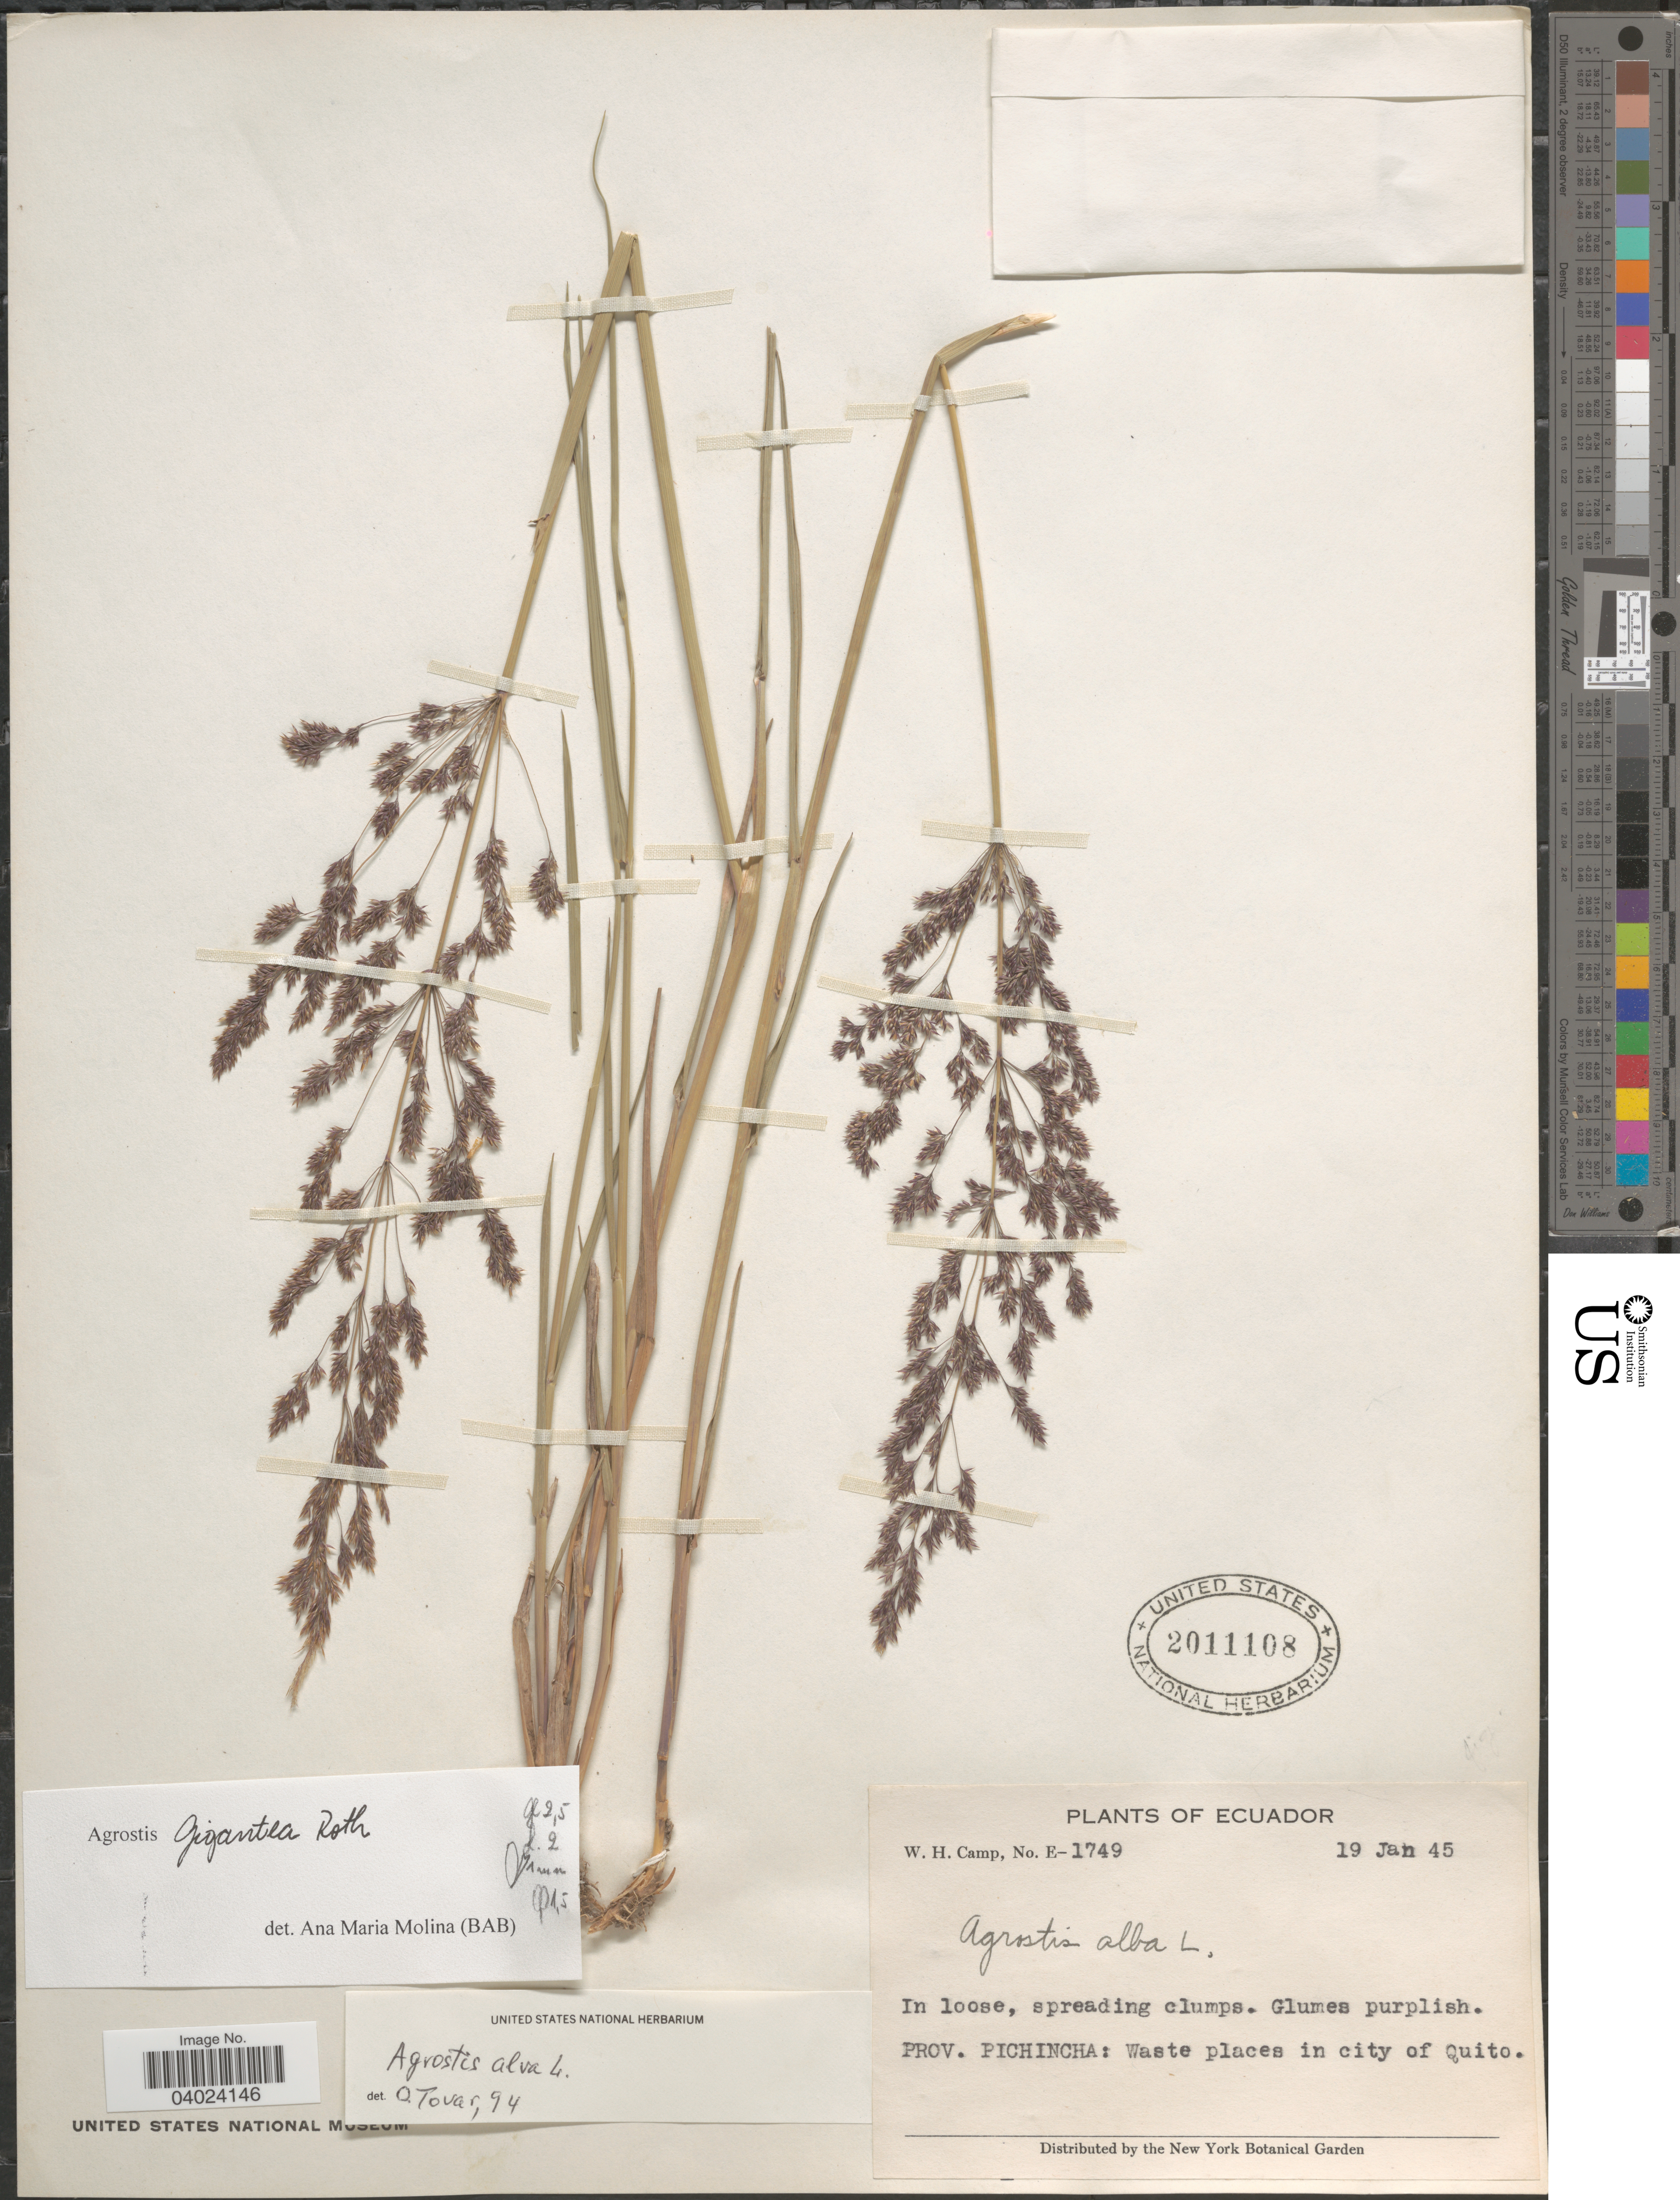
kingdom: Plantae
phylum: Tracheophyta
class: Liliopsida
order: Poales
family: Poaceae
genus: Agrostis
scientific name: Agrostis gigantea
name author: Roth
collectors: W. H. Camp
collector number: E-1749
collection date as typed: Transcribed d/m/y: 19/1/45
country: Ecuador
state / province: Pichincha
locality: In city of Quito.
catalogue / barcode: US 2011108